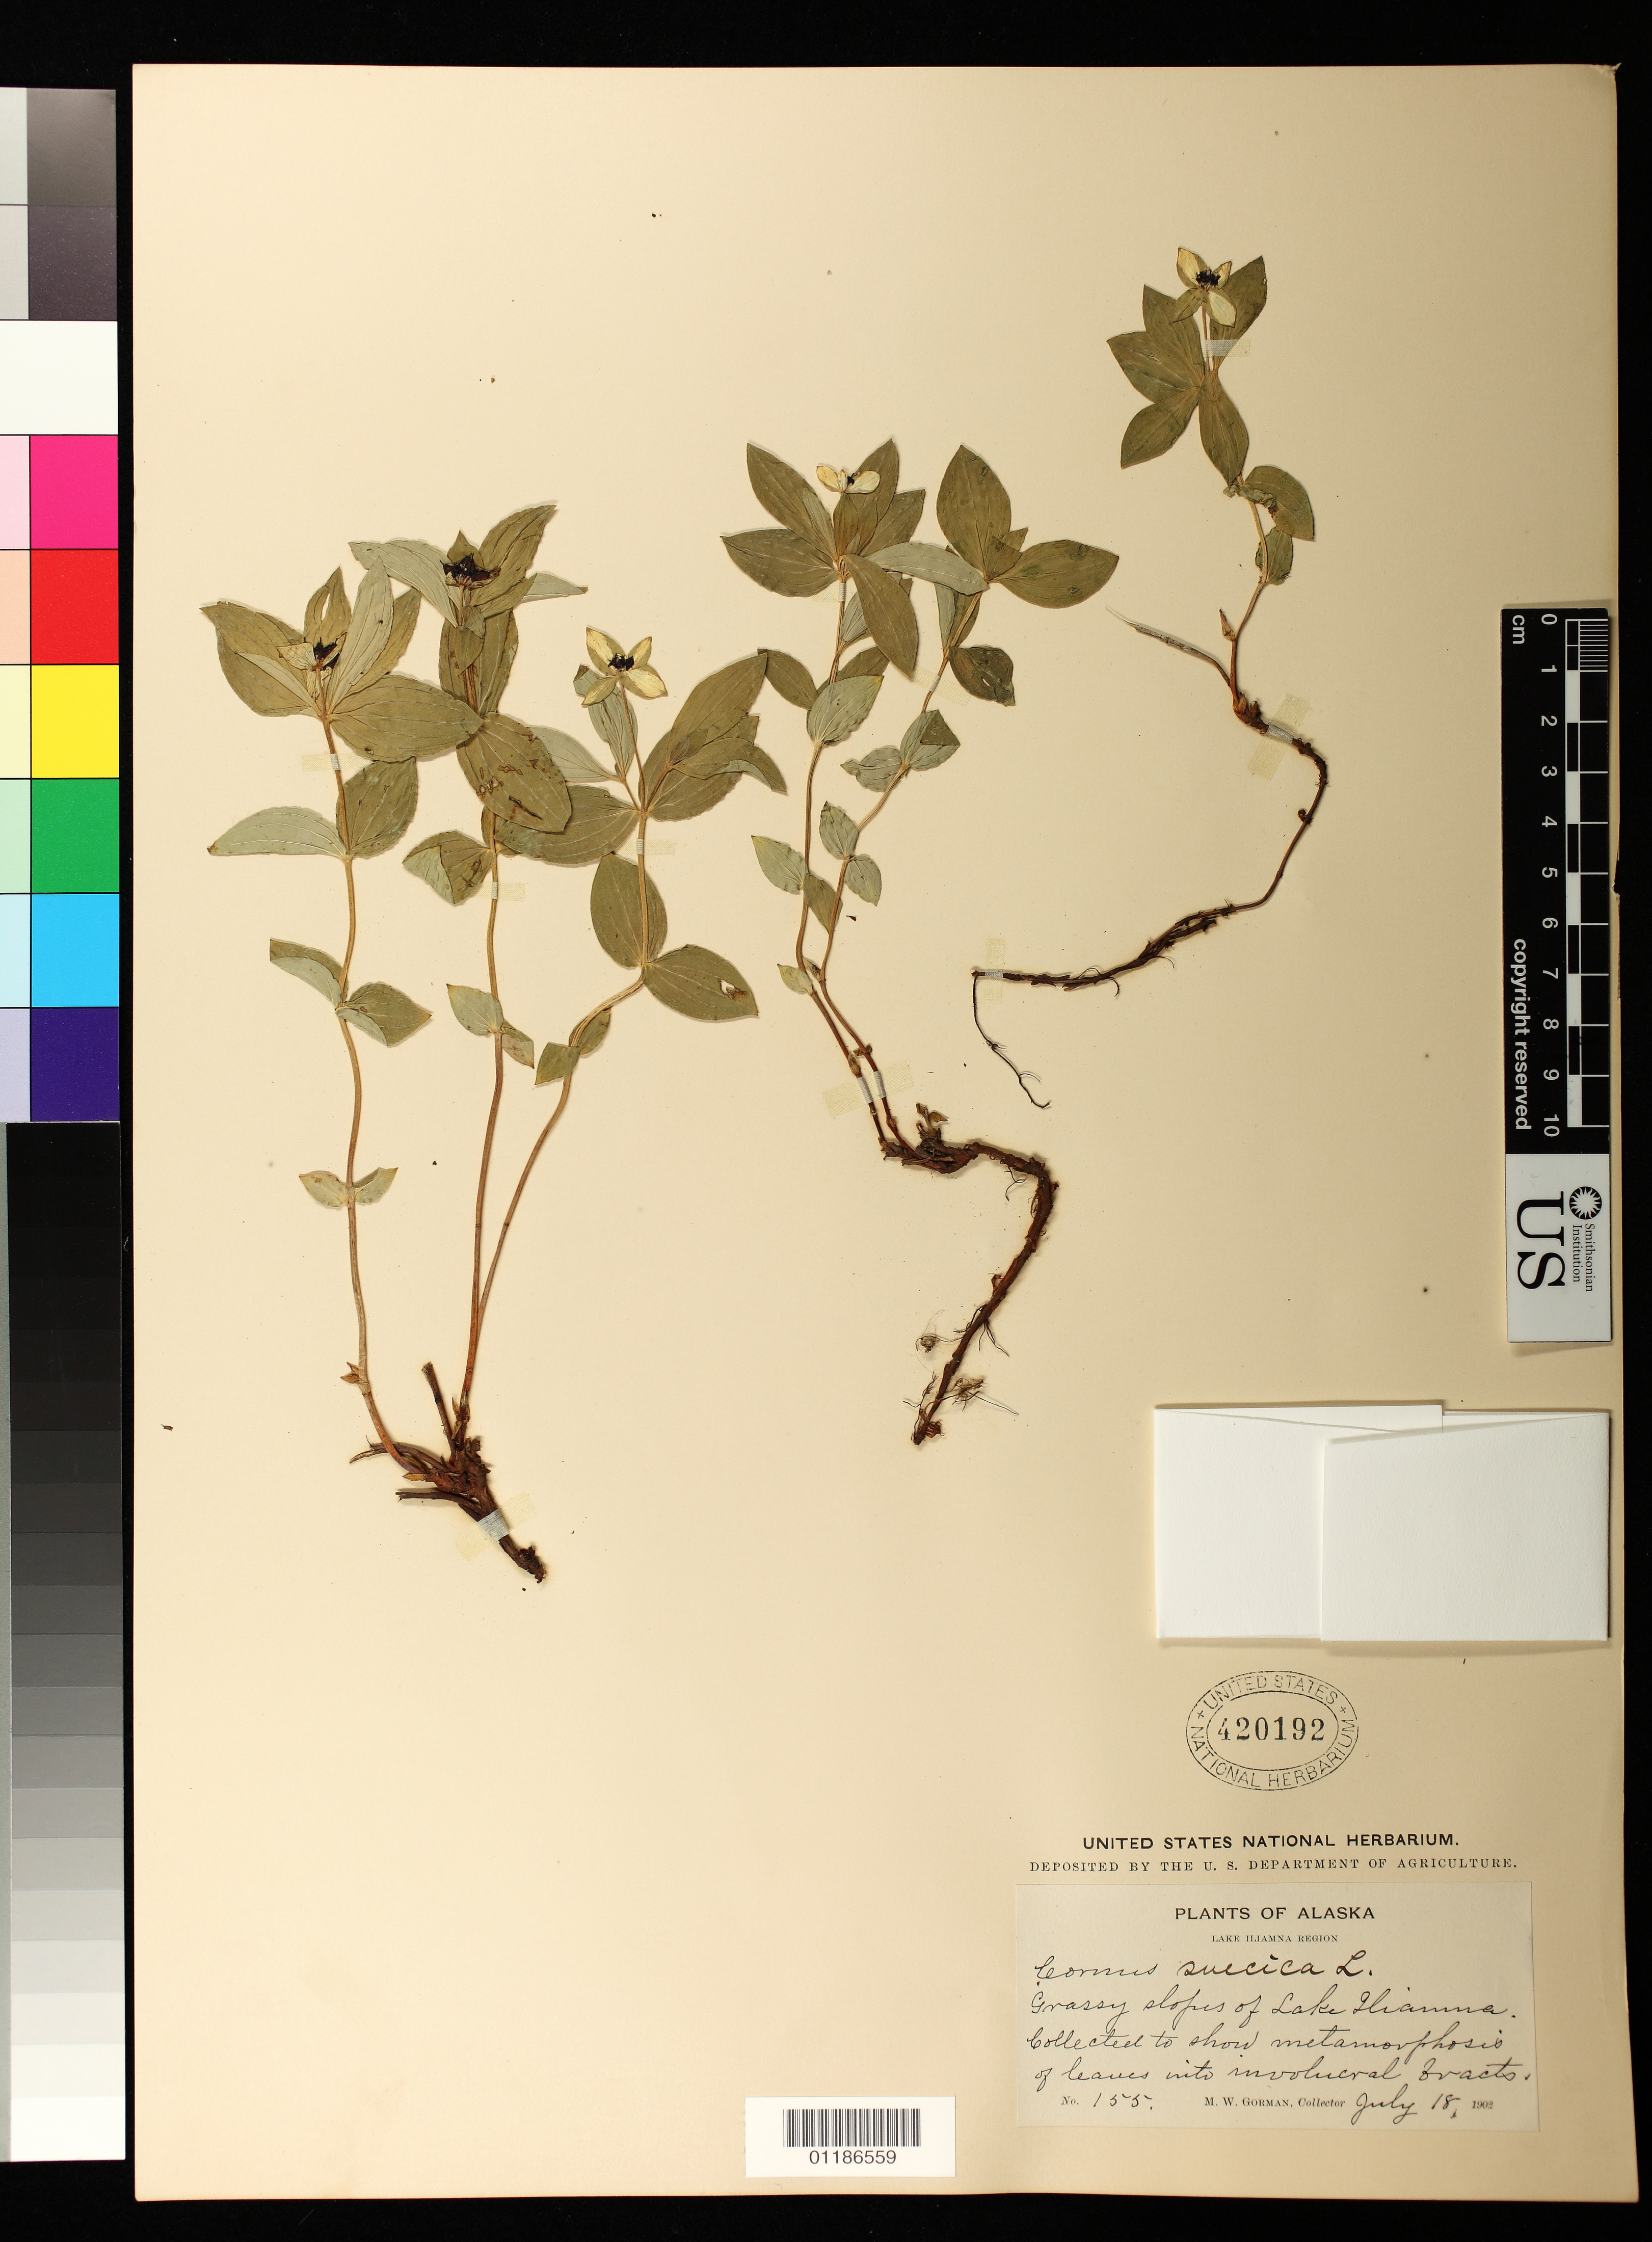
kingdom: Plantae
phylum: Tracheophyta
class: Magnoliopsida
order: Cornales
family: Cornaceae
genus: Cornus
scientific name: Cornus suecica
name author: L.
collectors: M. W. Gorman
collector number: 155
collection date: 1902-07-18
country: United States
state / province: Alaska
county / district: Lake and Peninsula Borough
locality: Lake Iliamna Region. Grassy slopes of Lake Iliamna.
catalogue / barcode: US 420192